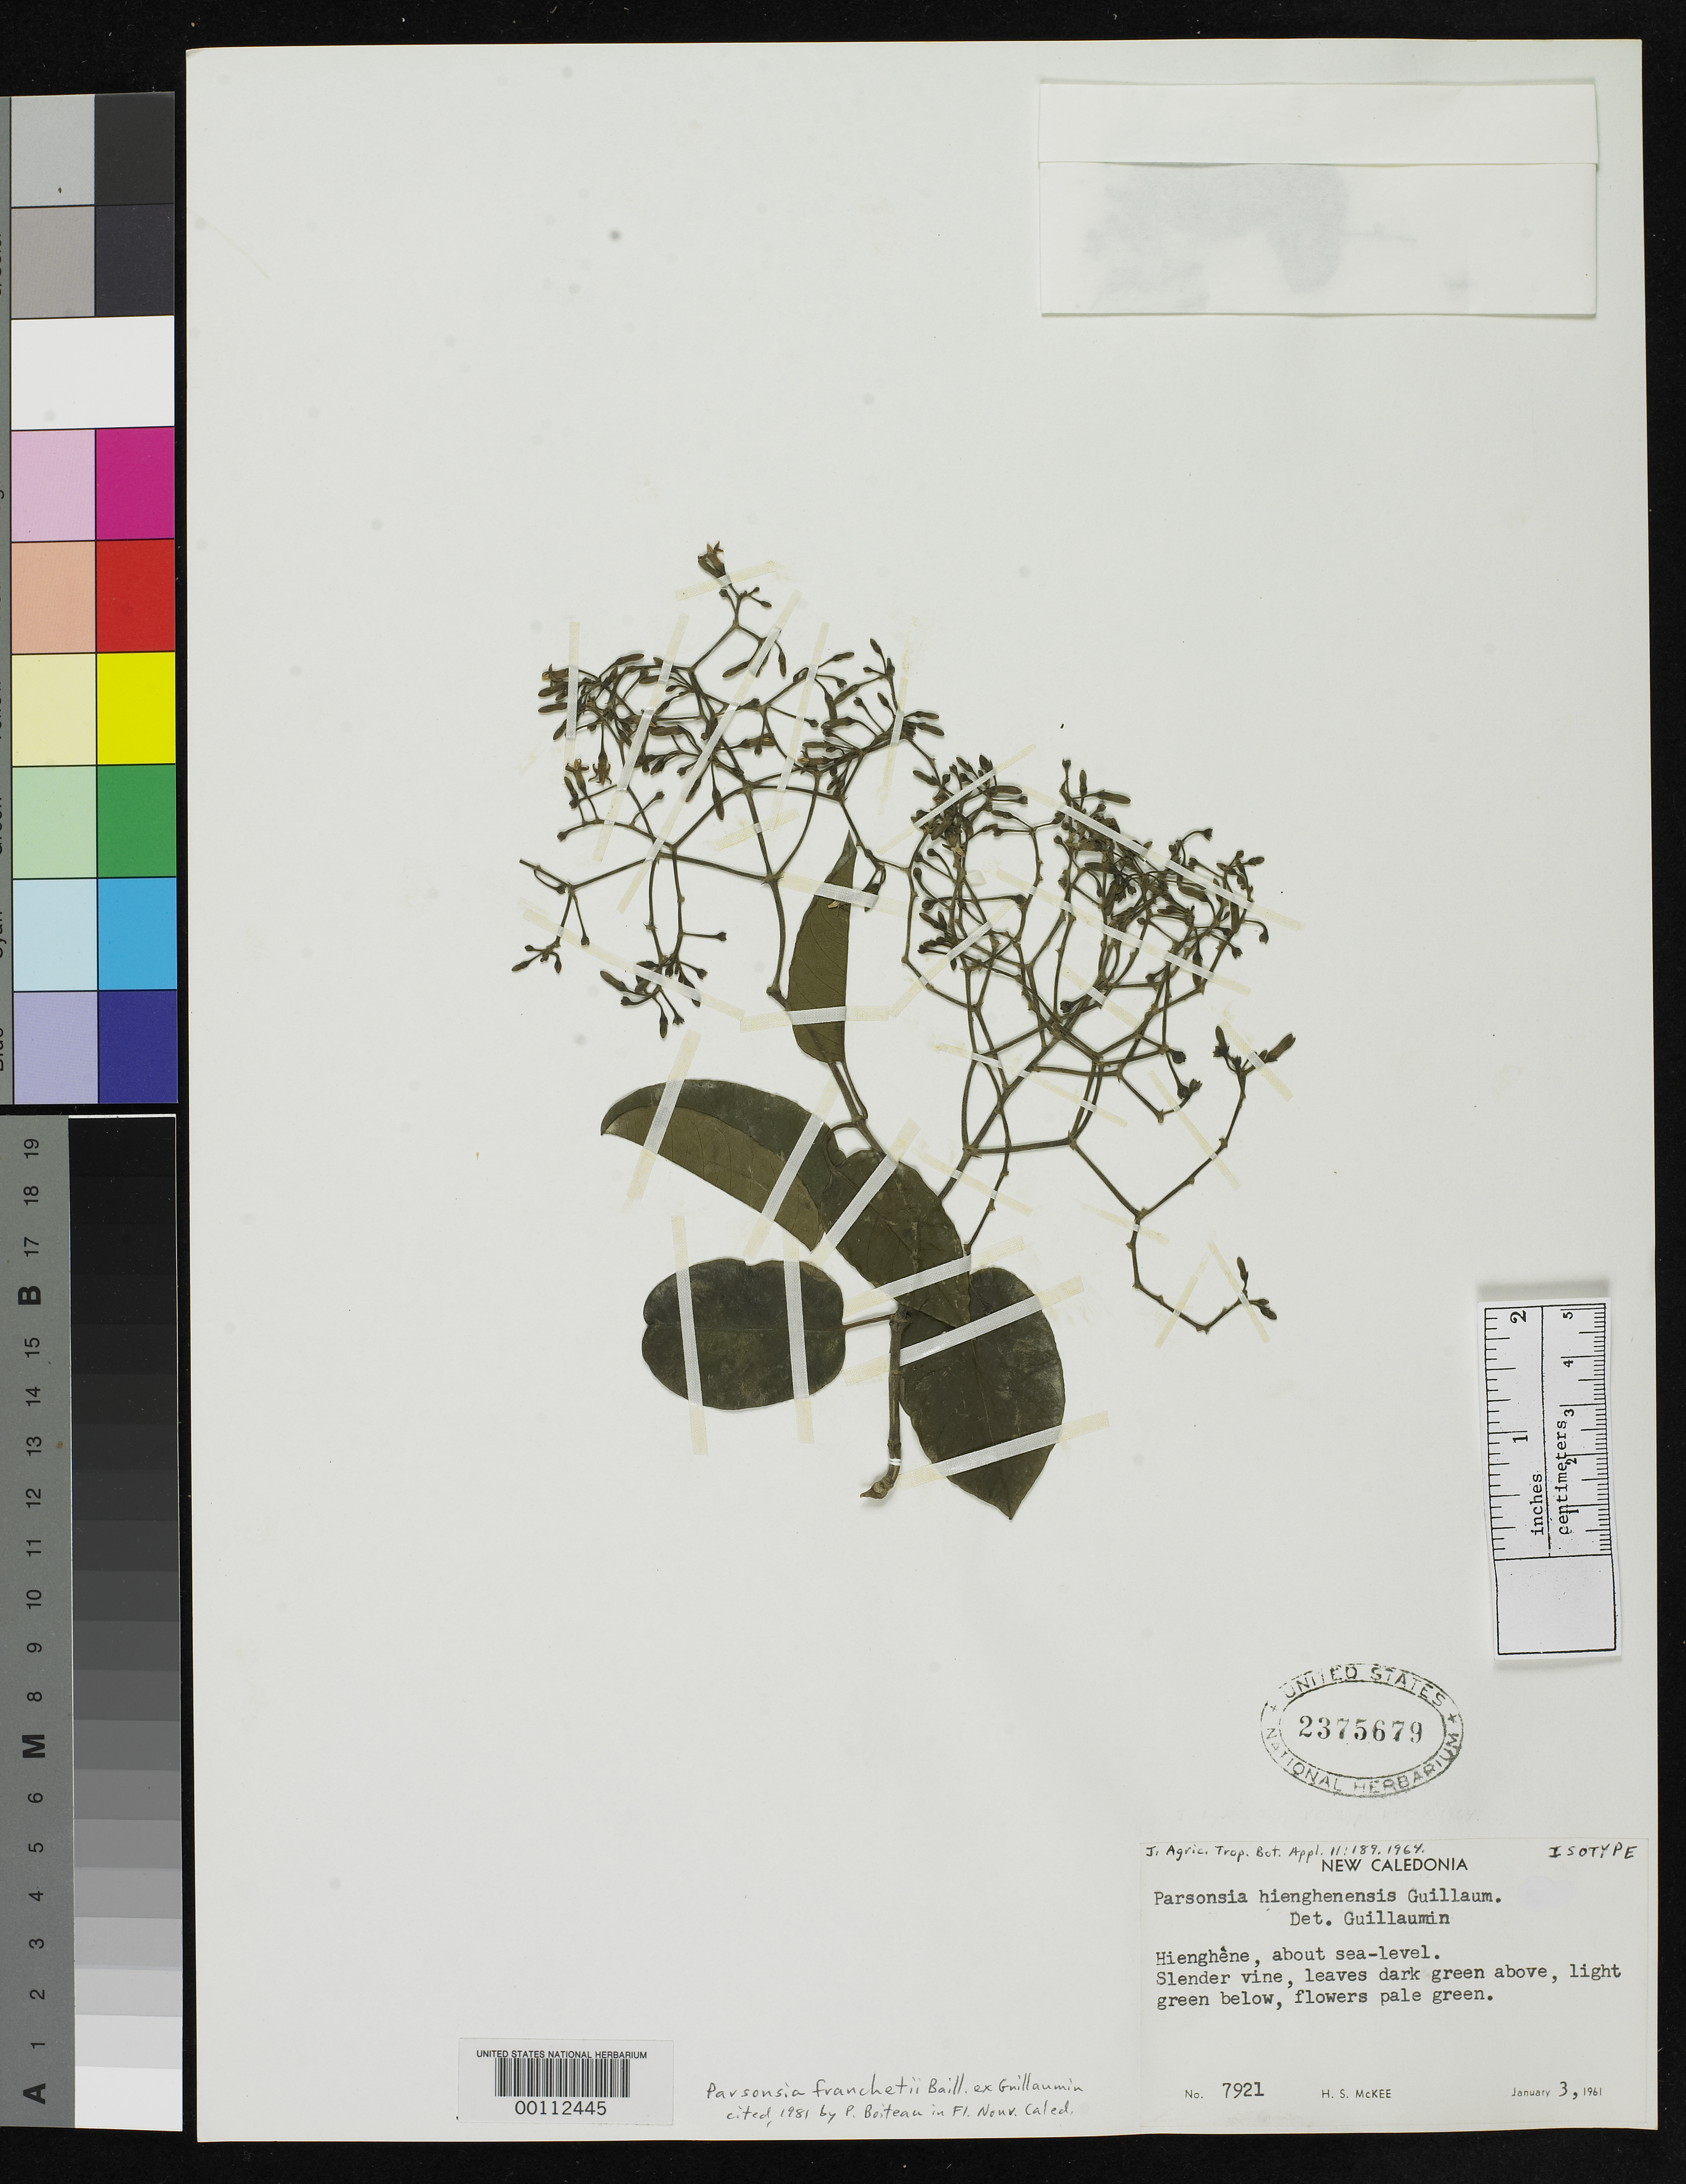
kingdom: Plantae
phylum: Tracheophyta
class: Magnoliopsida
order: Gentianales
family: Apocynaceae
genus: Parsonsia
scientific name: Parsonsia hienghenensis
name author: Guillaumin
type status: Isotype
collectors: H. S. MacKee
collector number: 7921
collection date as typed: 03 Jan 1961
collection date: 1961-01-03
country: New Caledonia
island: New Caledonia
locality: Hienghéne.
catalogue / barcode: US 275679